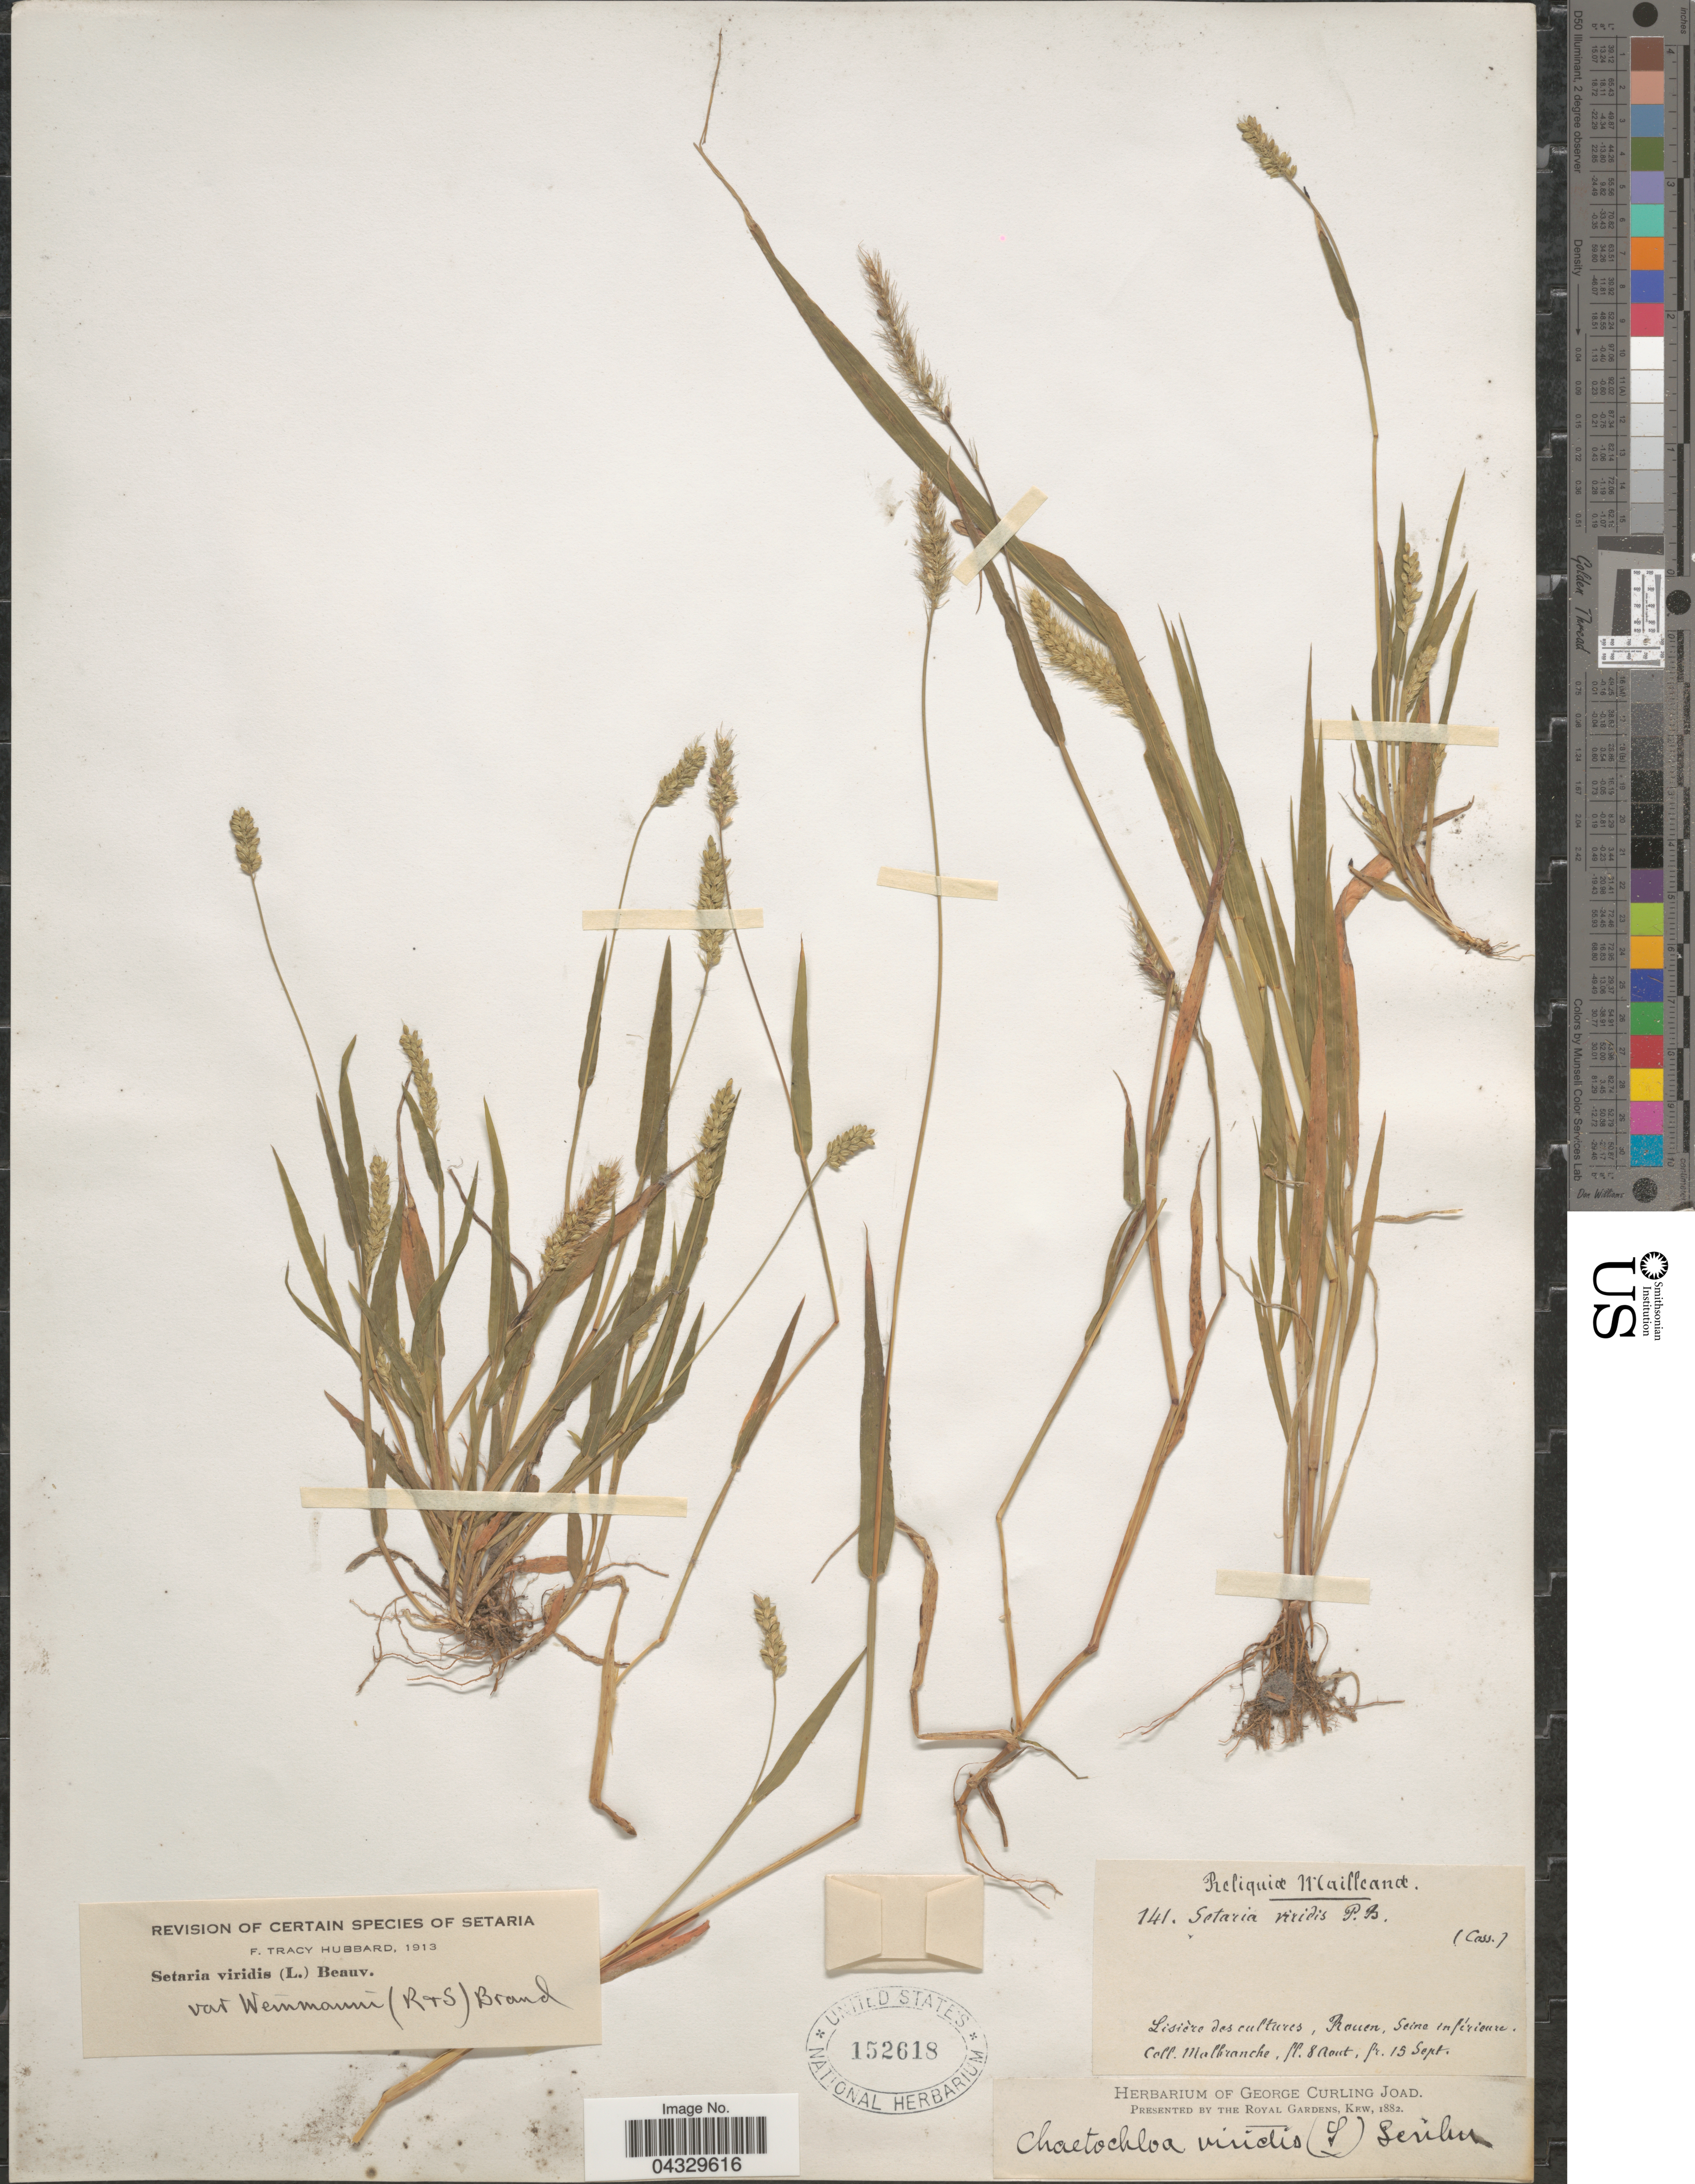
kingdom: Plantae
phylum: Tracheophyta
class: Liliopsida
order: Poales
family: Poaceae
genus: Setaria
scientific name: Setaria viridis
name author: (L.) P. Beauv.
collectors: Malbranche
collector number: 141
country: France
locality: Lisière des cultures, Rouen, Seine inférieure.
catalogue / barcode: US 152618